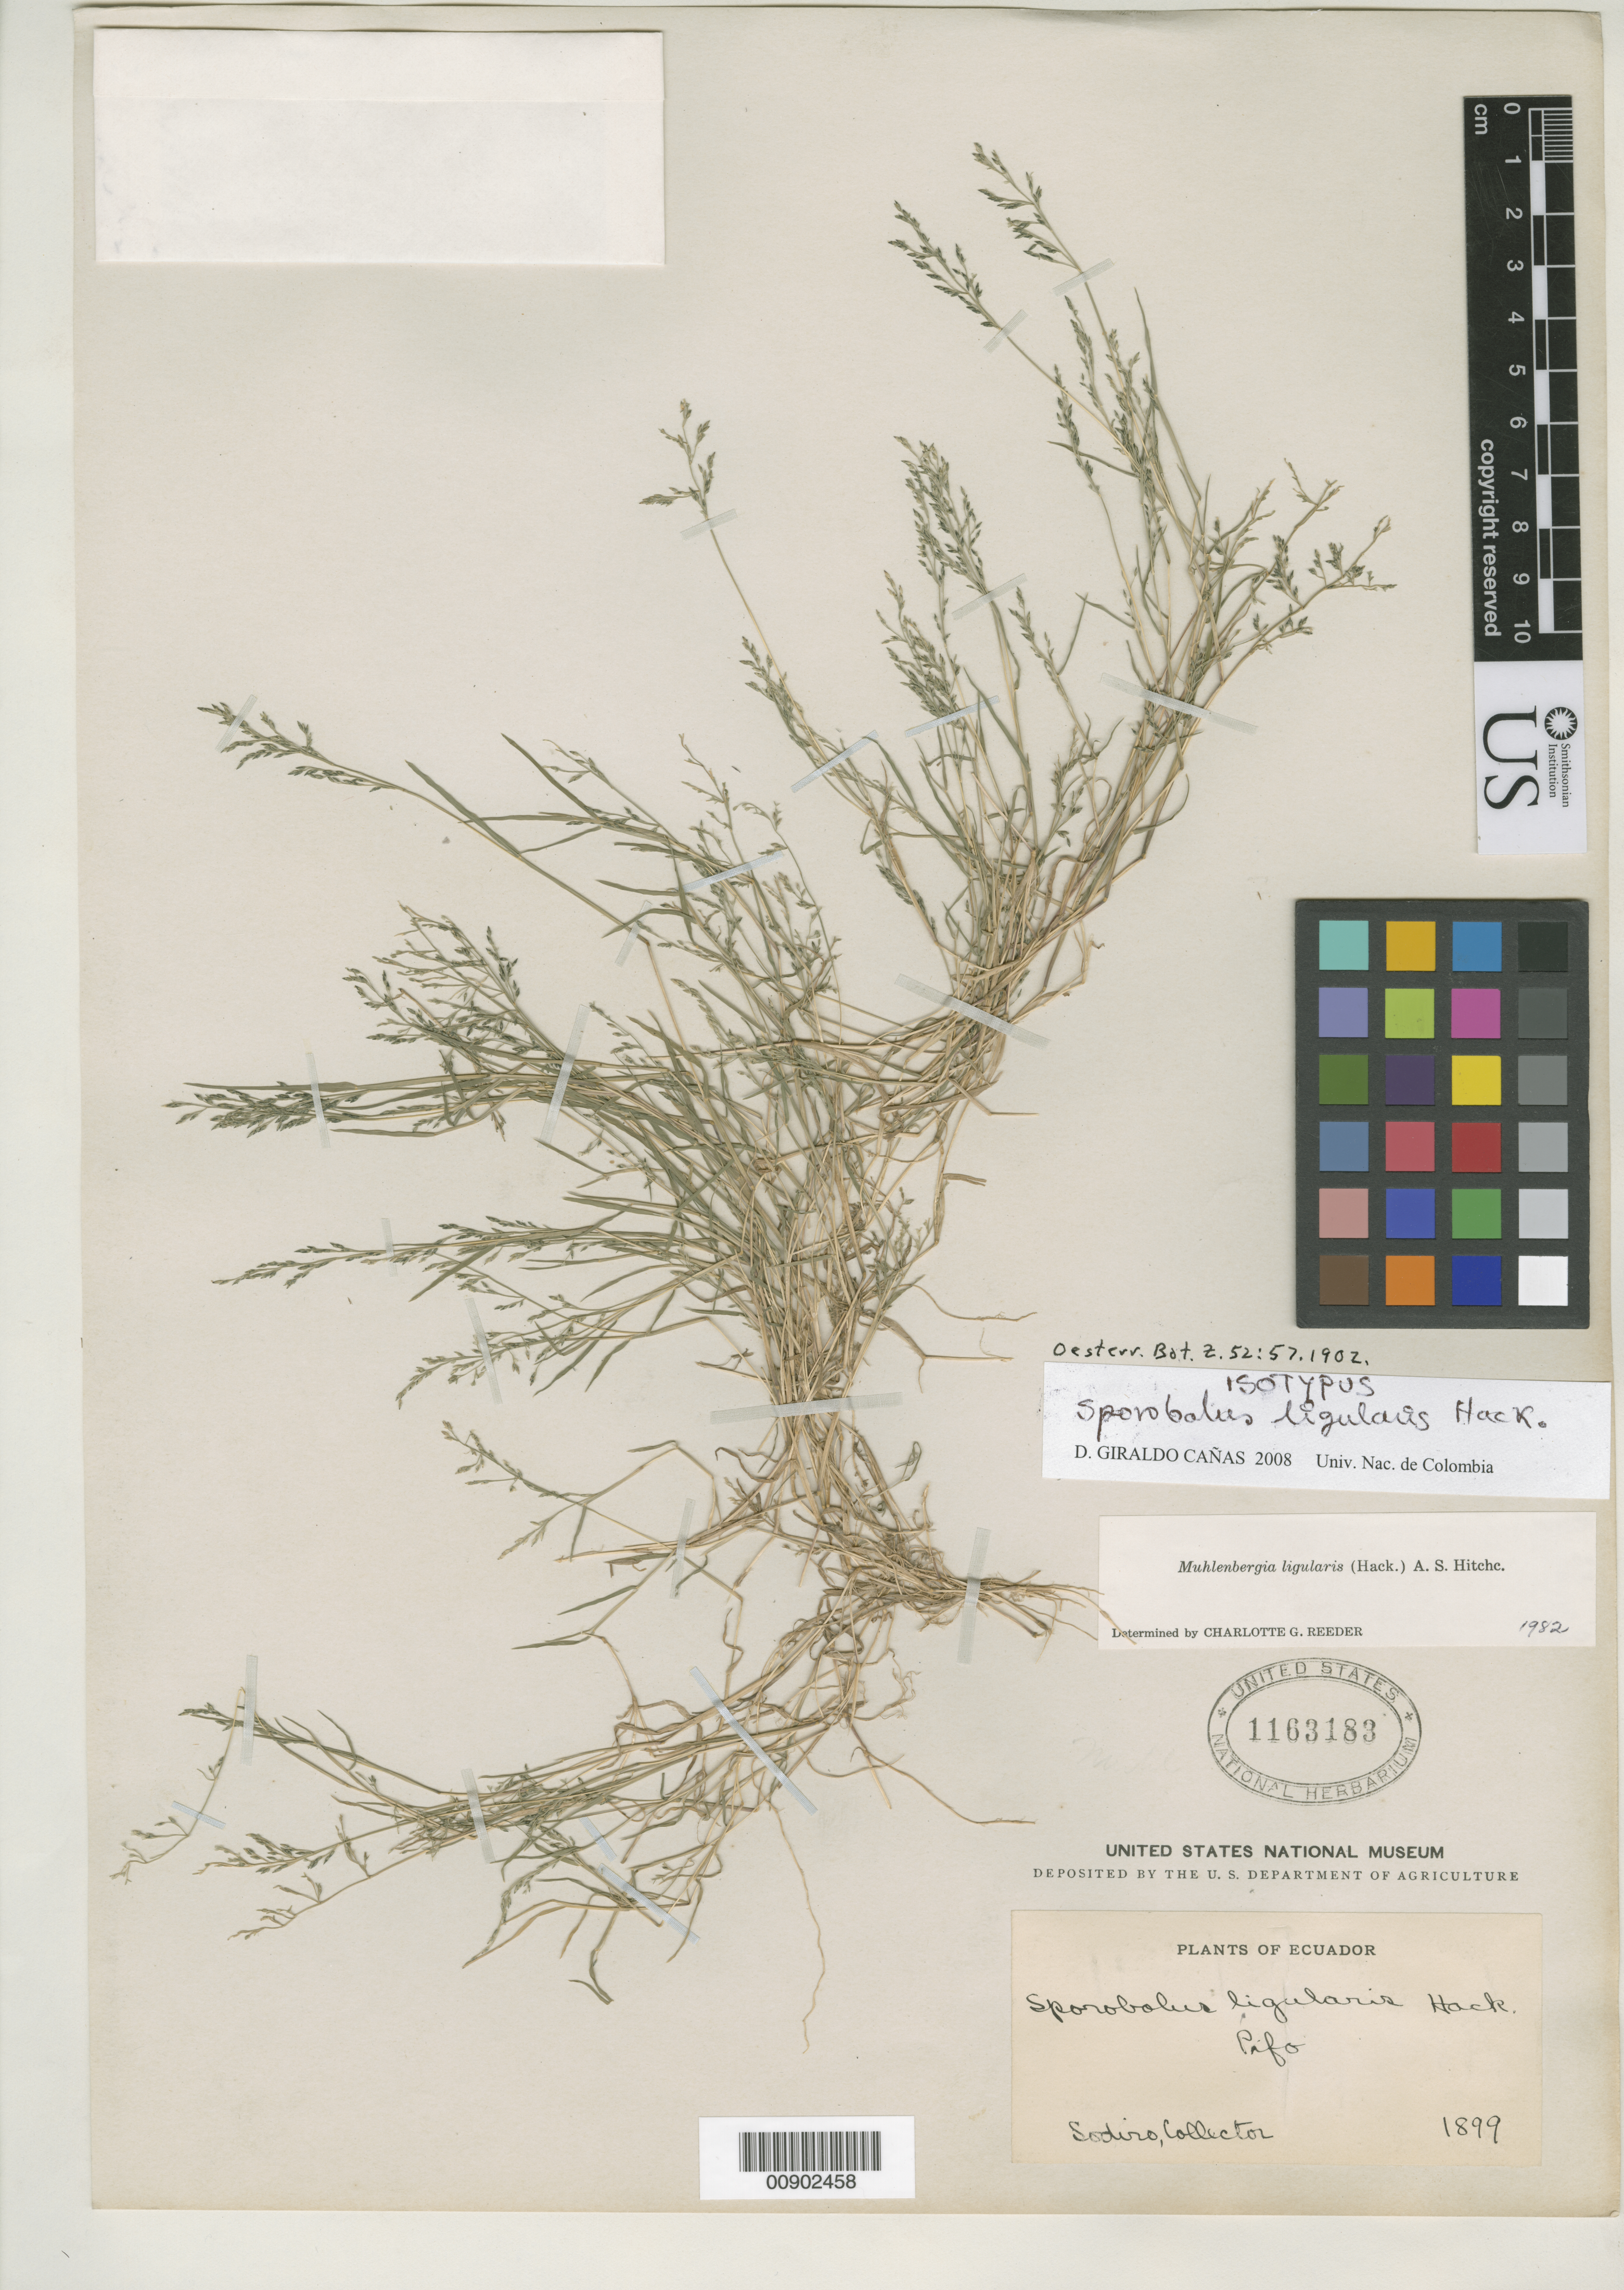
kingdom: Plantae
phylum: Tracheophyta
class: Liliopsida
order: Poales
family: Poaceae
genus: Sporobolus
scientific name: Sporobolus ligularis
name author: Hack.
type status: Isotype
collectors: L. Sodiro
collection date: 1899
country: Ecuador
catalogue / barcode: US 1163183